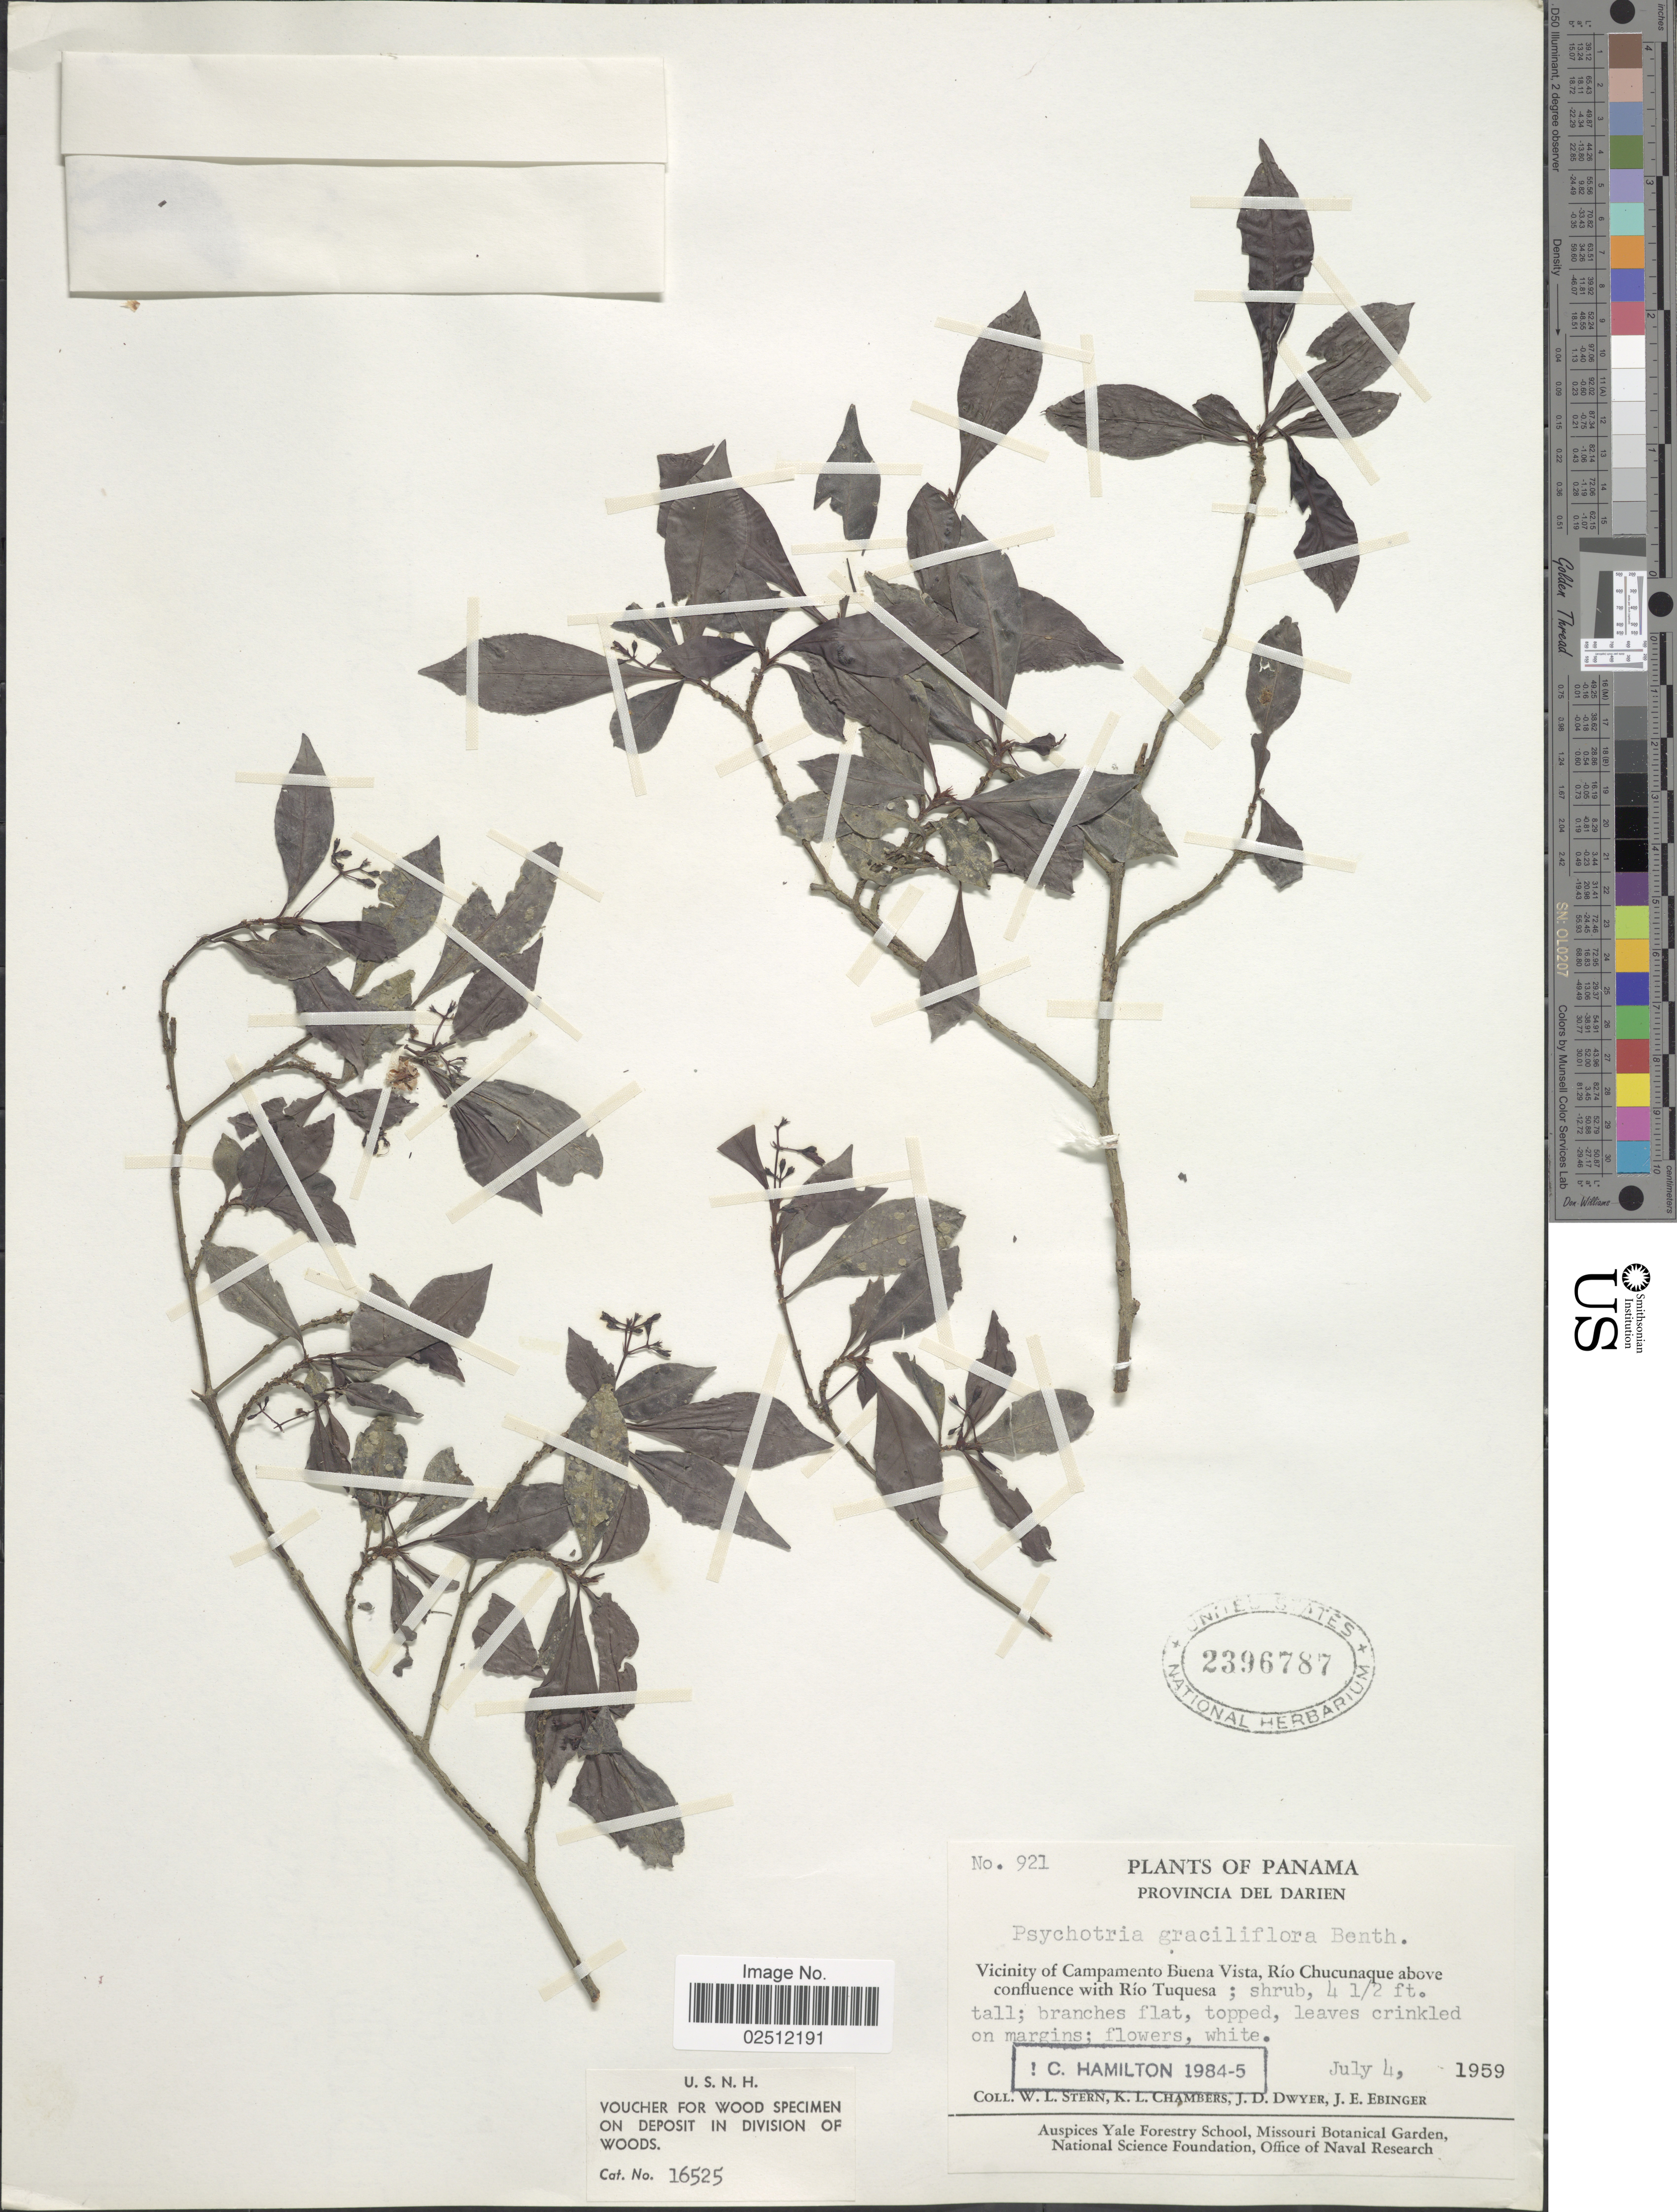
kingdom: Plantae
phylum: Tracheophyta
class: Magnoliopsida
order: Gentianales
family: Rubiaceae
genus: Psychotria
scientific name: Psychotria graciliflora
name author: Benth.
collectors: W. L. Stern, K. Chambers, J. D. Dwyer & J. Ebinger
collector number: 921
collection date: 1959-07-04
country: Panama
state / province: Darién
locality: Vicinity of Campamento Buena Vista, Río Chucunaque above confluence with Río Tuquesa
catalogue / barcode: US 2396787